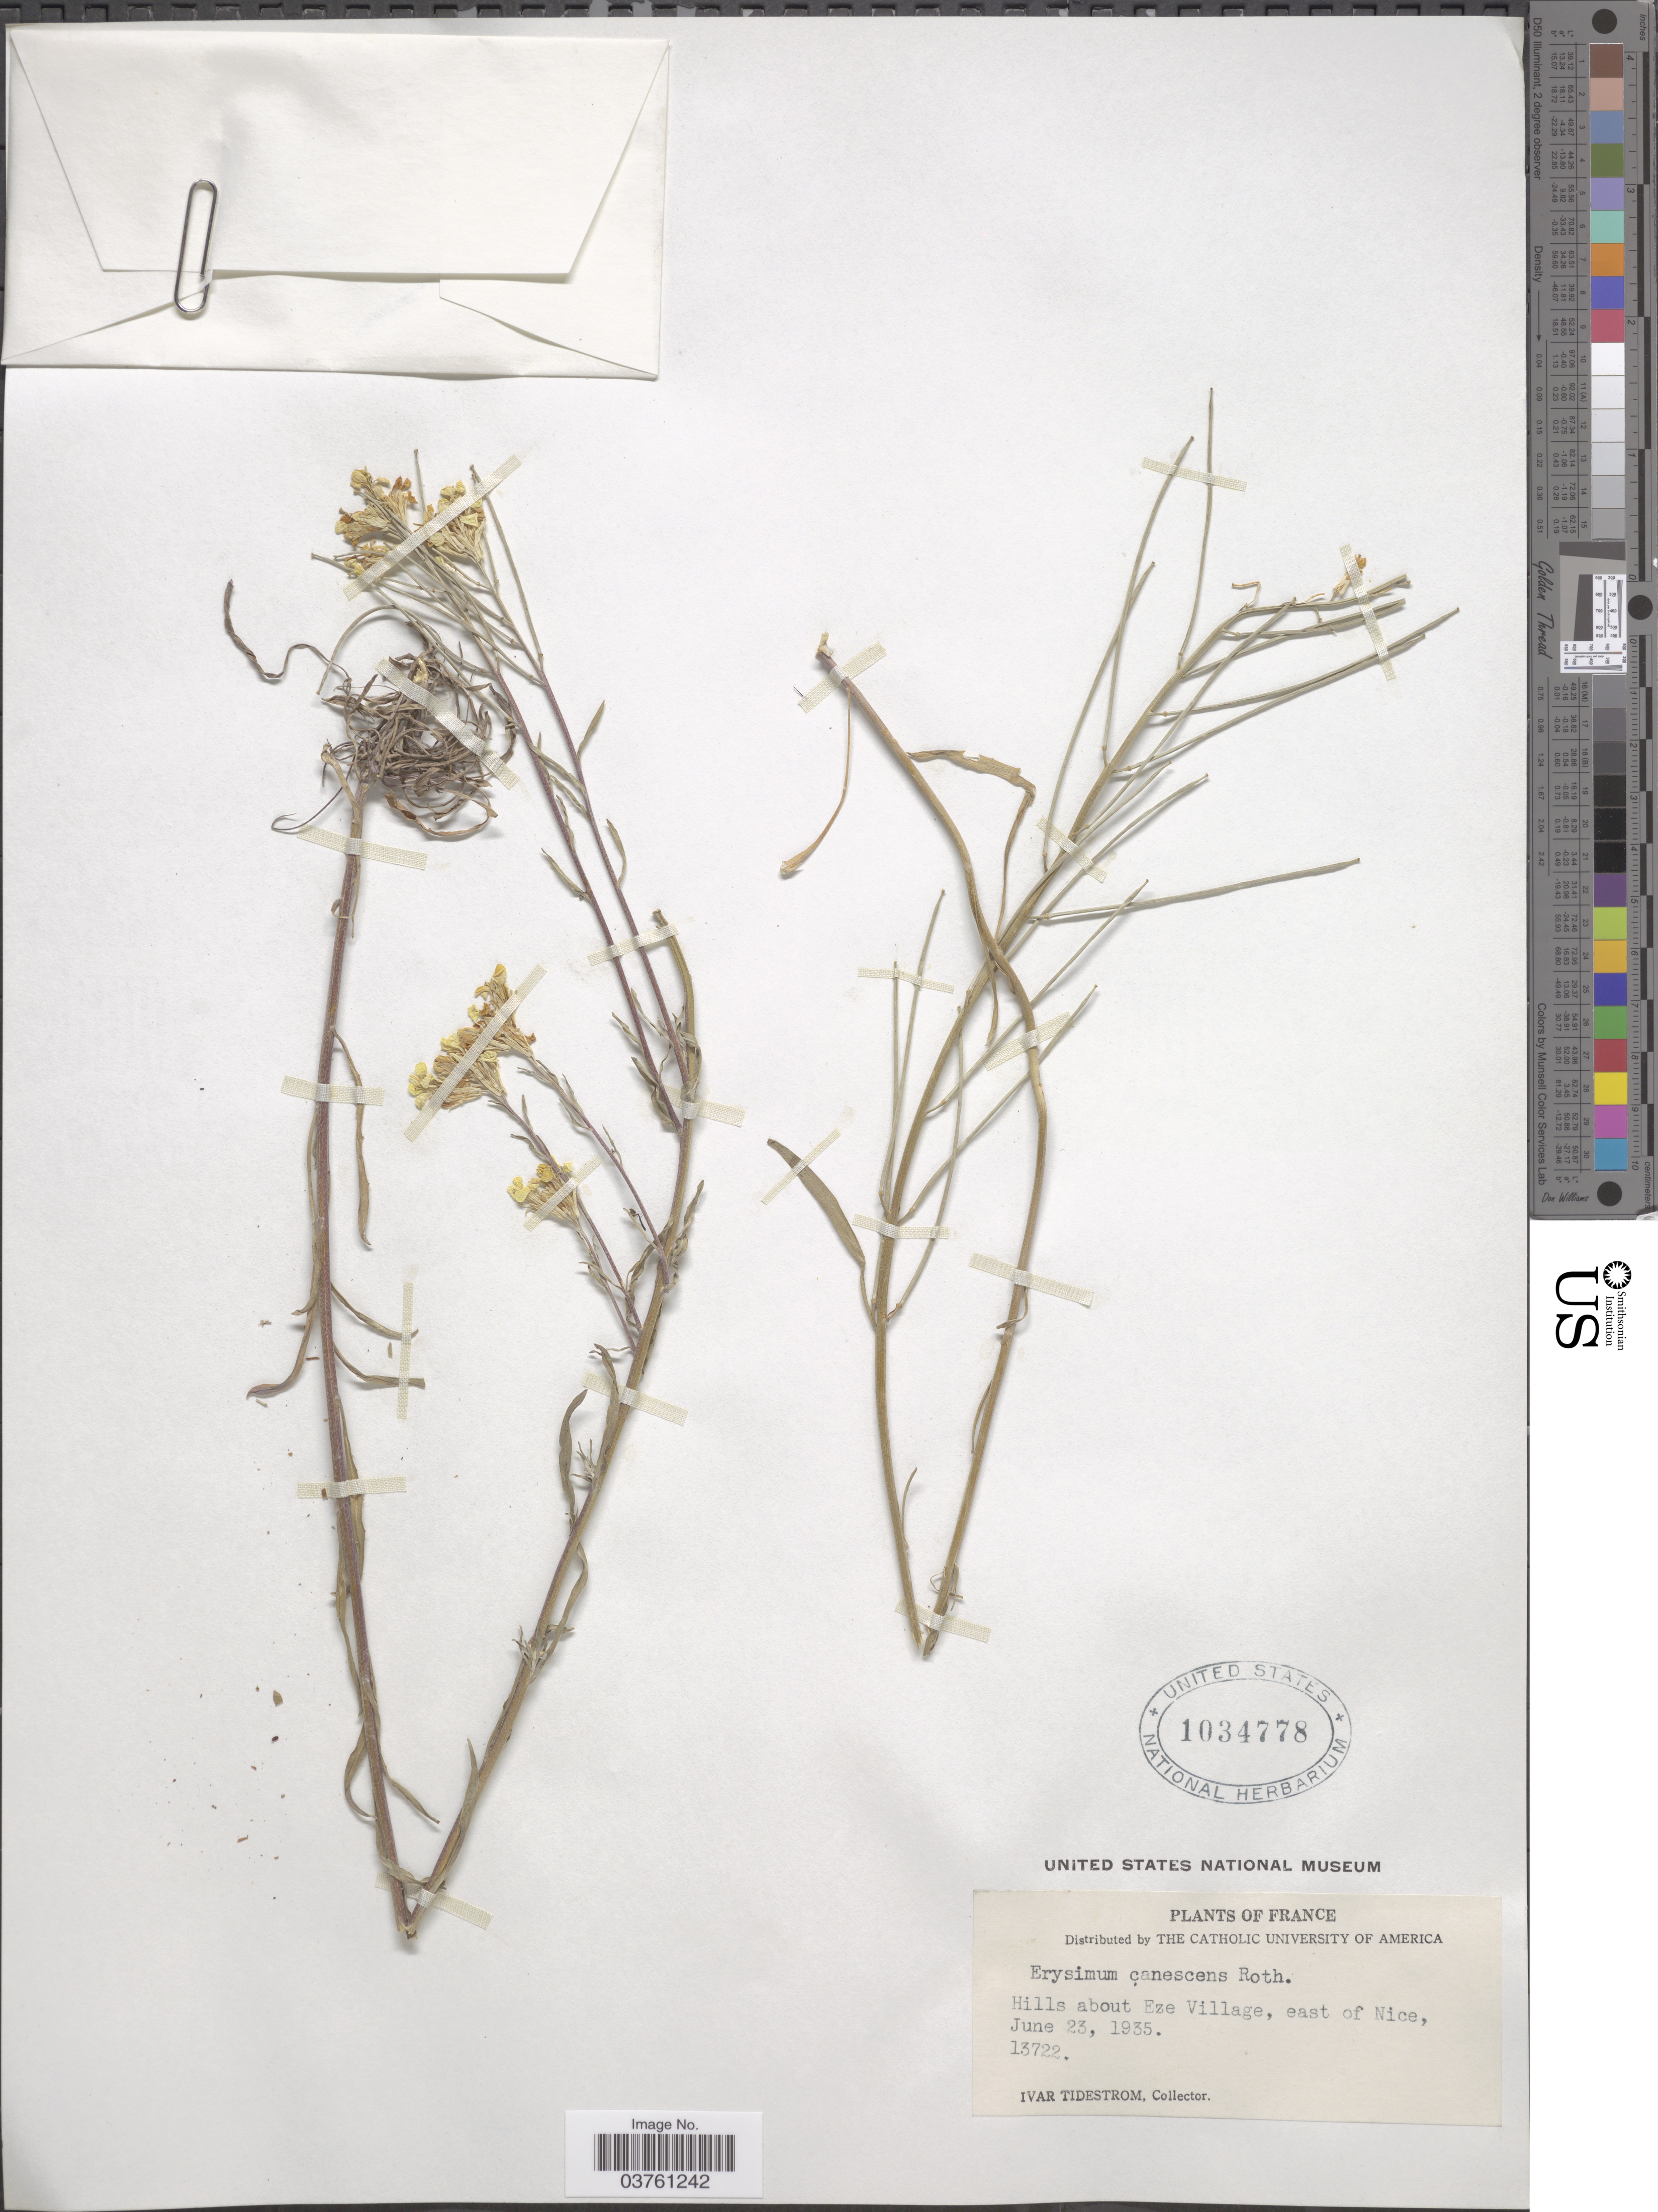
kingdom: Plantae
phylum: Tracheophyta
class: Magnoliopsida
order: Brassicales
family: Brassicaceae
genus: Erysimum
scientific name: Erysimum canescens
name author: Roth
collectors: I. F. Tidestrom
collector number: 13722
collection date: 1935-06-23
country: France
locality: Hills about Eze Village, east of Nice.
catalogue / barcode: US 1034778